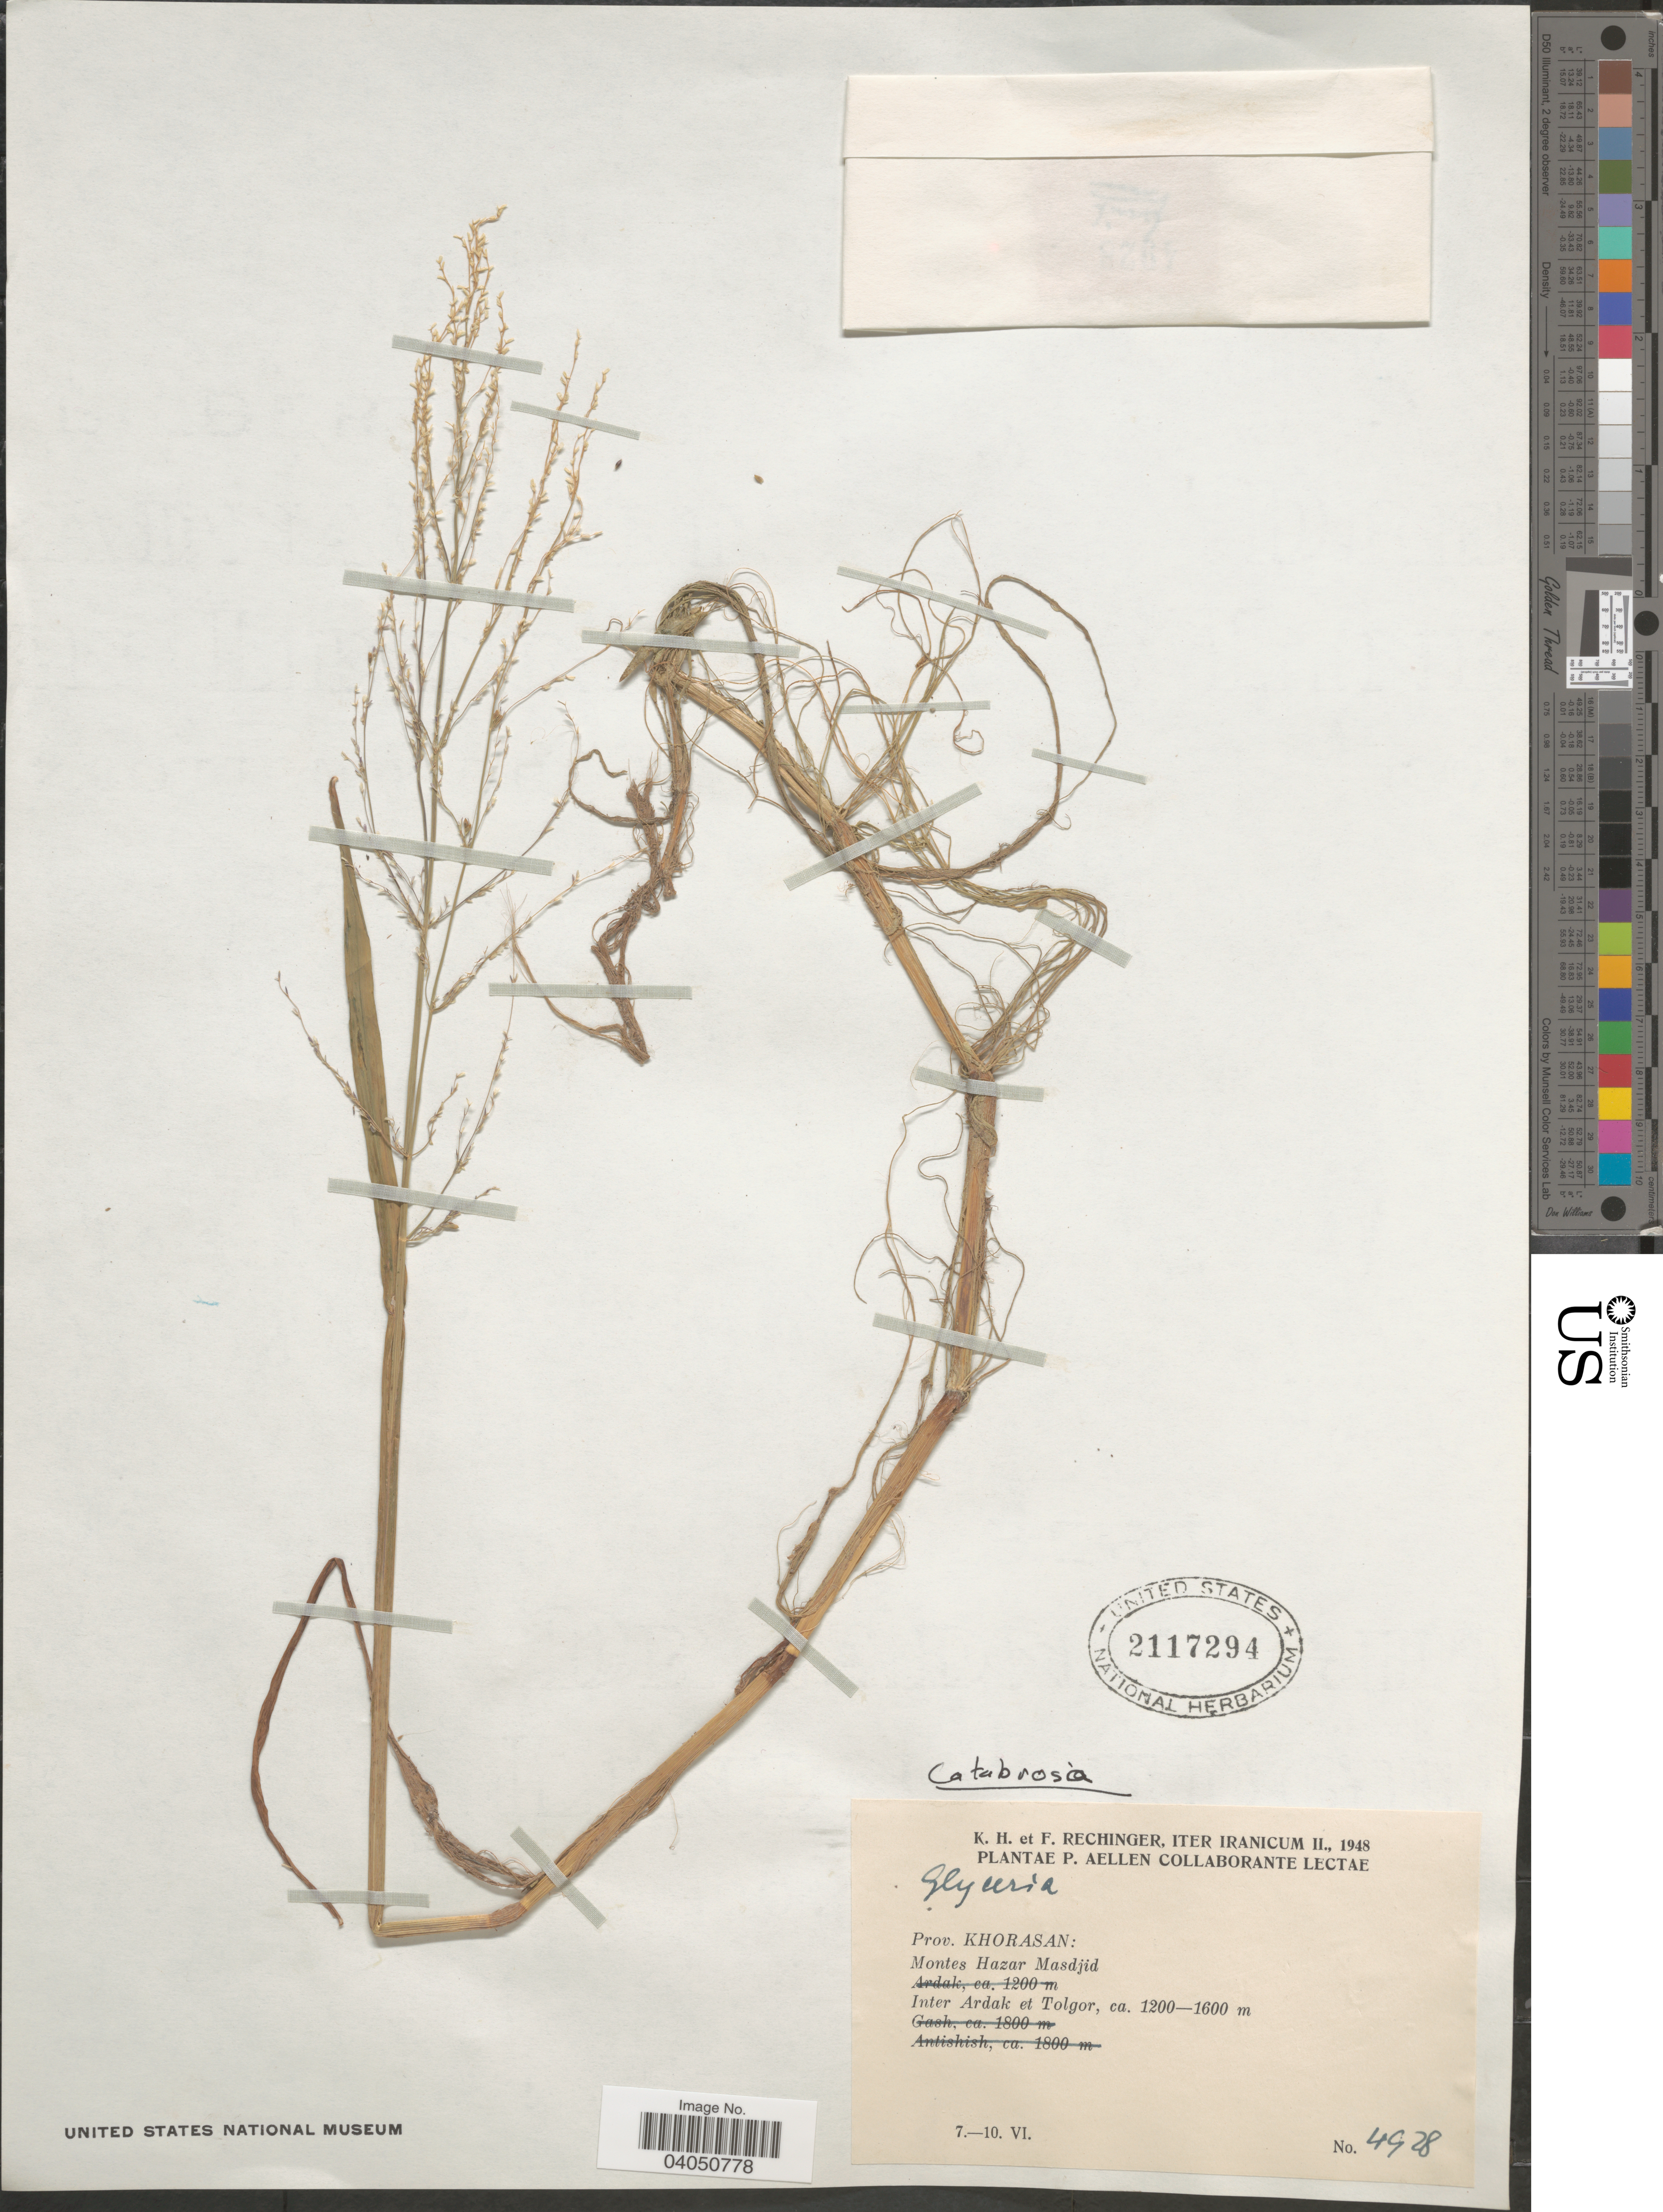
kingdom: Plantae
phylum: Tracheophyta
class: Liliopsida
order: Poales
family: Poaceae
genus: Catabrosa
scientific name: Catabrosa aquatica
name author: (L.) P. Beauv.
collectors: K. H. Rechinger & F. Rechinger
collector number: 4928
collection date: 1948-06-07/1948-06-10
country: Iran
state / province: Khorasan [obsolete]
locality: Iter Iranicum. Montes Hazar Masdjid. Inter Ardak et Tolgor.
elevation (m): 1200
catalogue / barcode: US 2117294